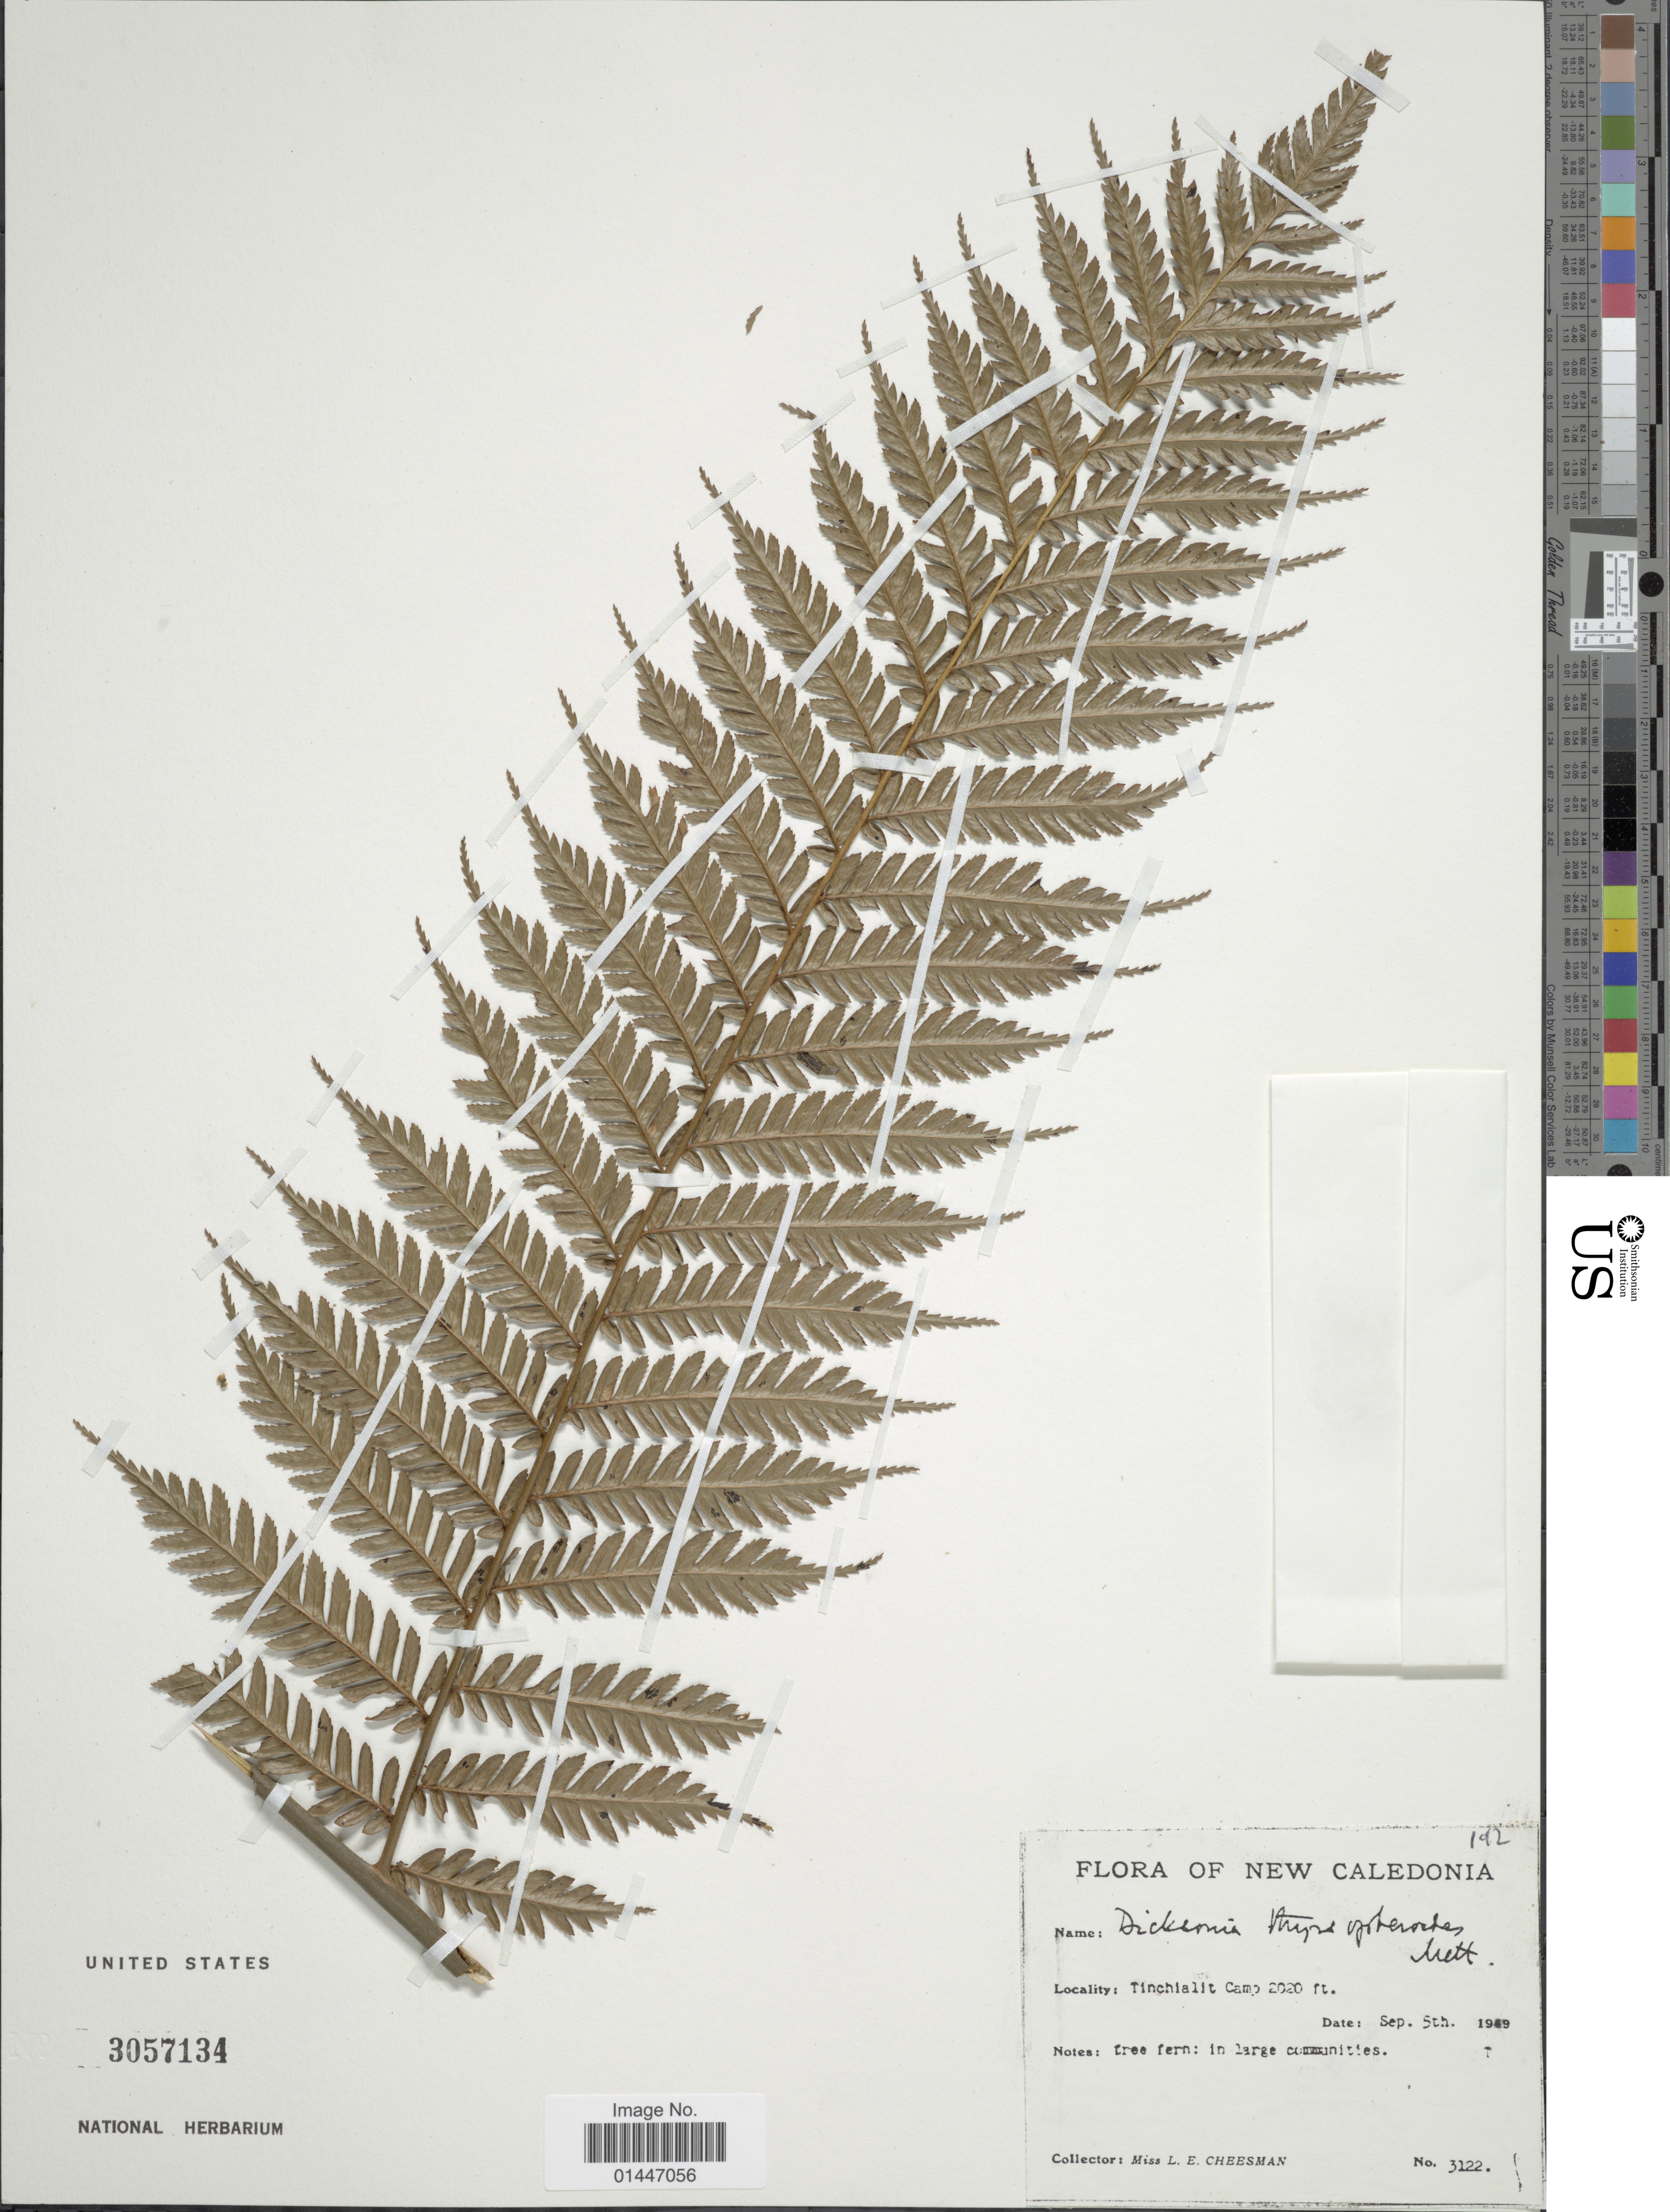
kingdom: Plantae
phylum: Tracheophyta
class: Polypodiopsida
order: Cyatheales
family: Dicksoniaceae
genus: Dicksonia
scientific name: Dicksonia thyrsopteroides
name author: Mett.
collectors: L. E. Cheesman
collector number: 3122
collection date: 1949-09-05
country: New Caledonia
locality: Tinchialit Camp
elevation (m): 616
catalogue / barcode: US 3057134